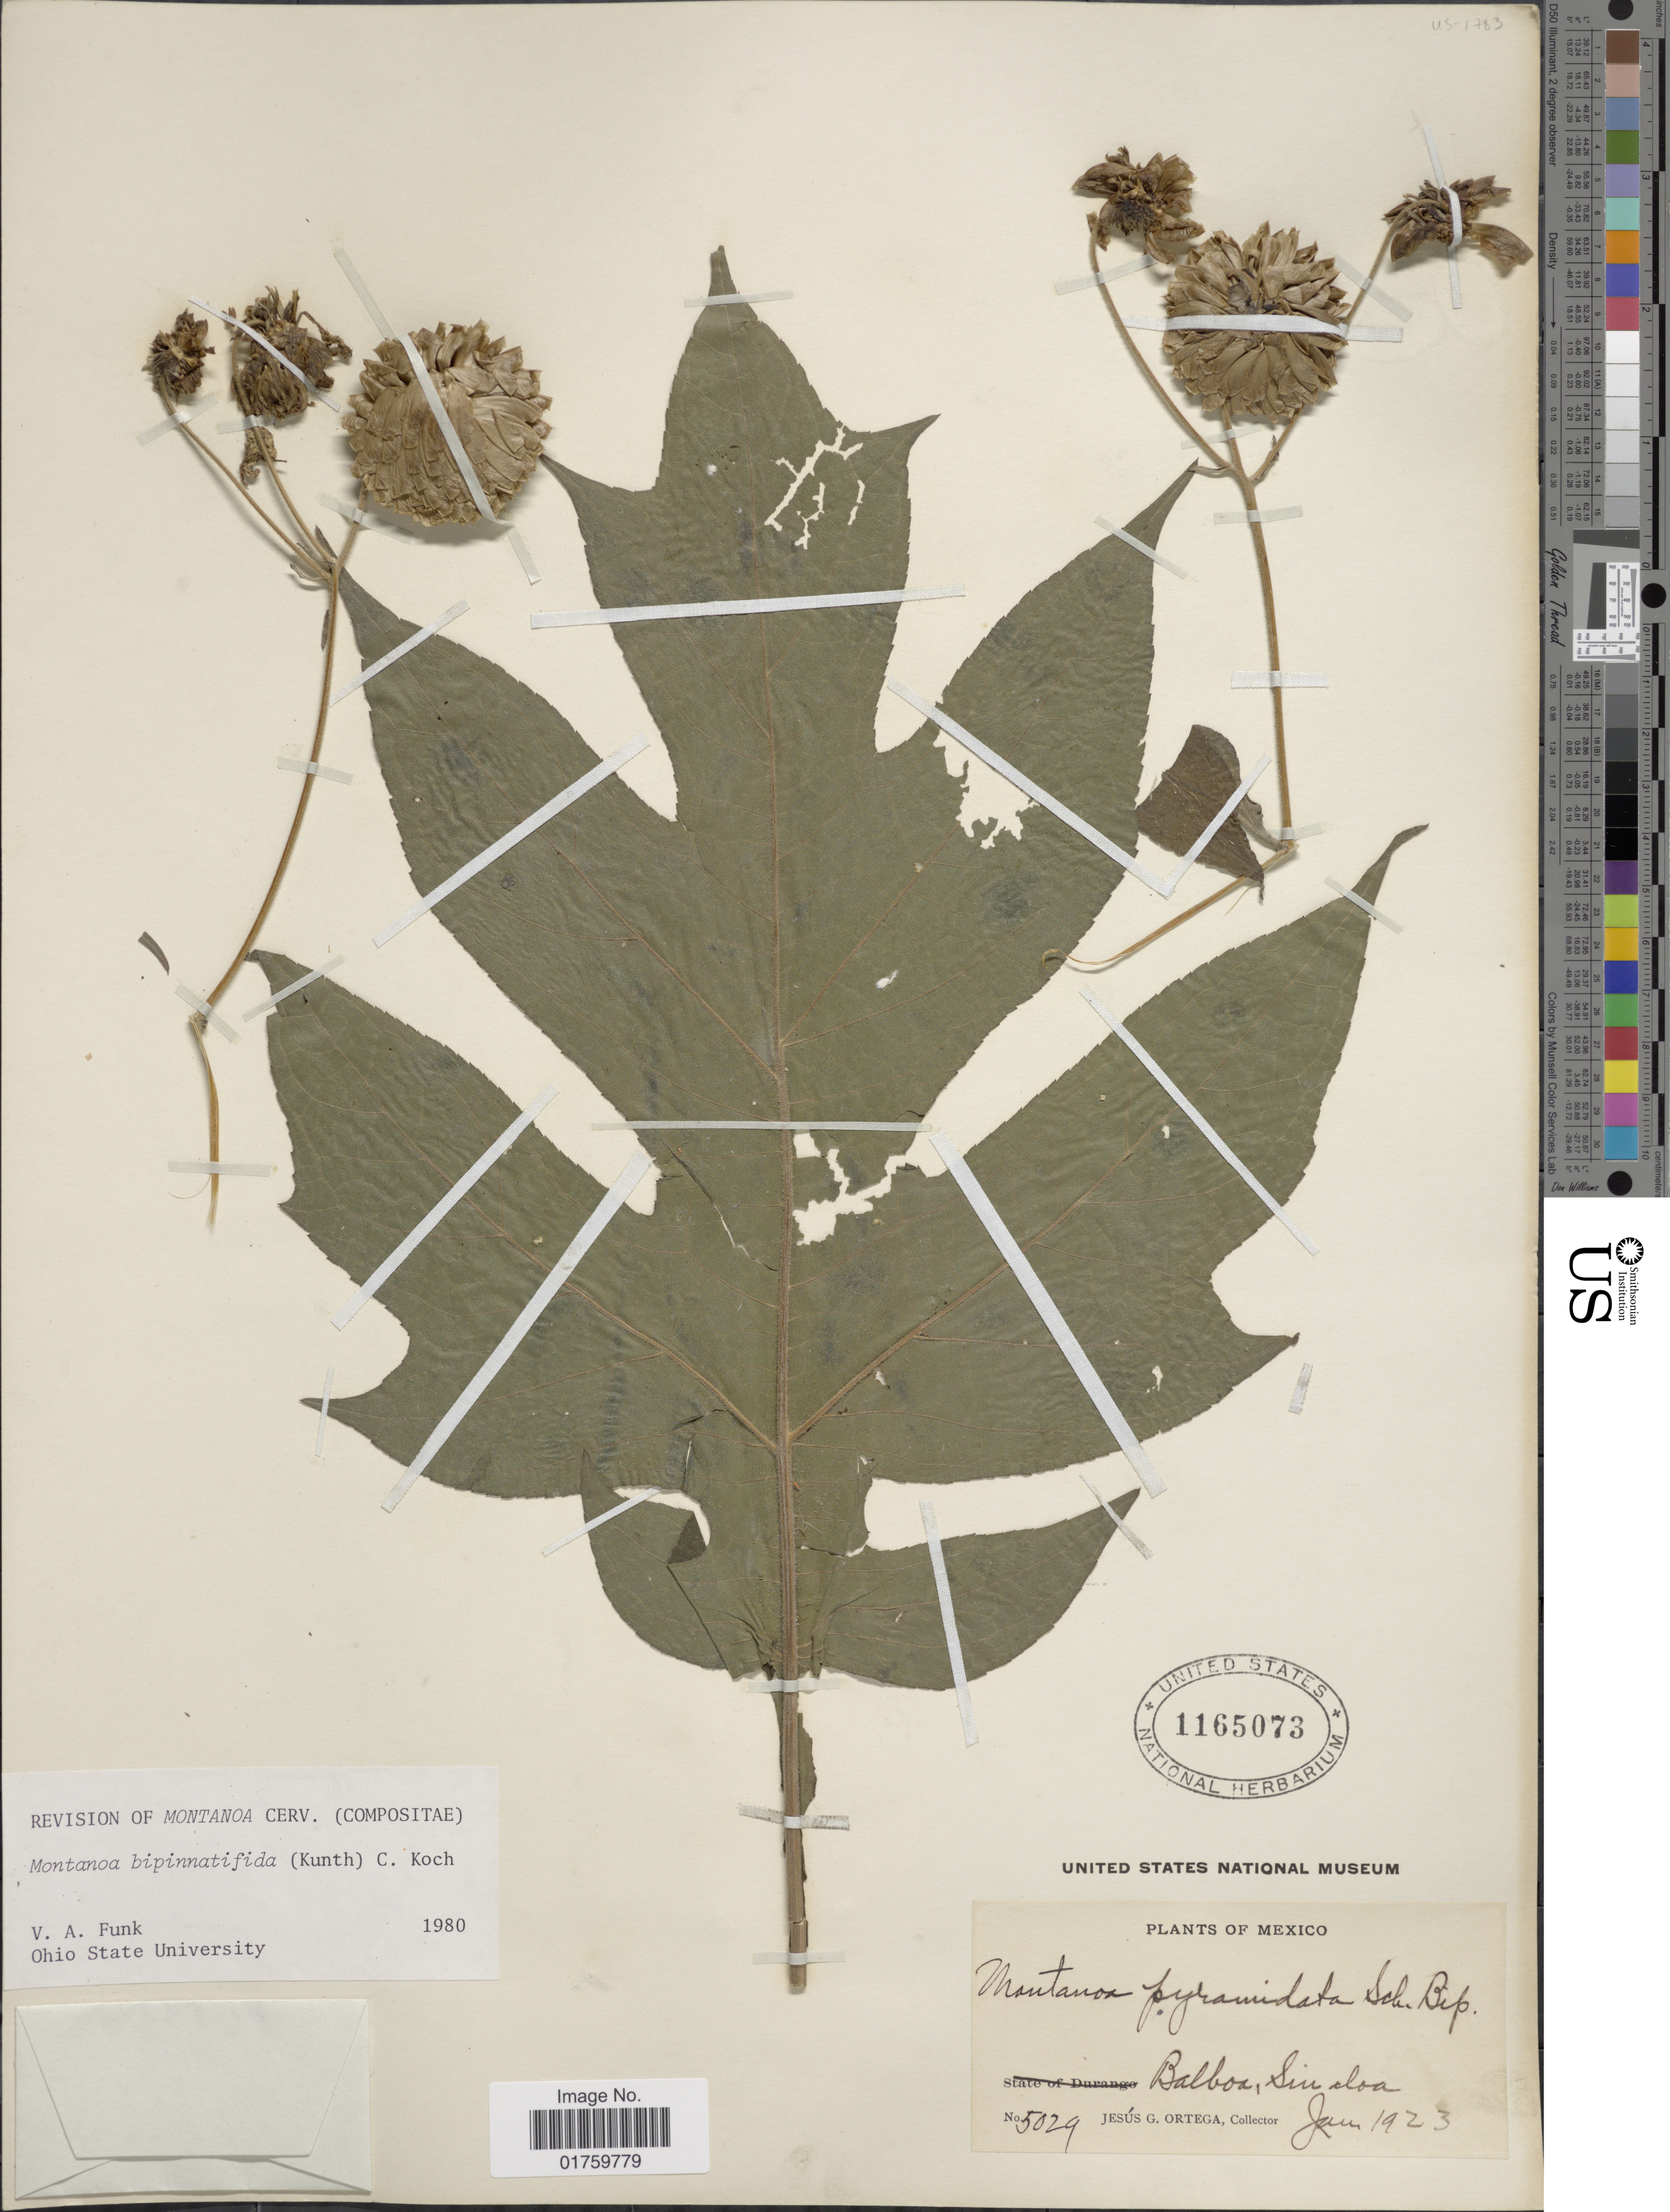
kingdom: Plantae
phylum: Tracheophyta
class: Magnoliopsida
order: Asterales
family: Asteraceae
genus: Montanoa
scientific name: Montanoa bipinnatifida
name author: (Kunth) C. Koch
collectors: J. Ortega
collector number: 5029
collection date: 1923-01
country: Mexico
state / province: Sinaloa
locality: Balboa.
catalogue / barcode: US 1165073